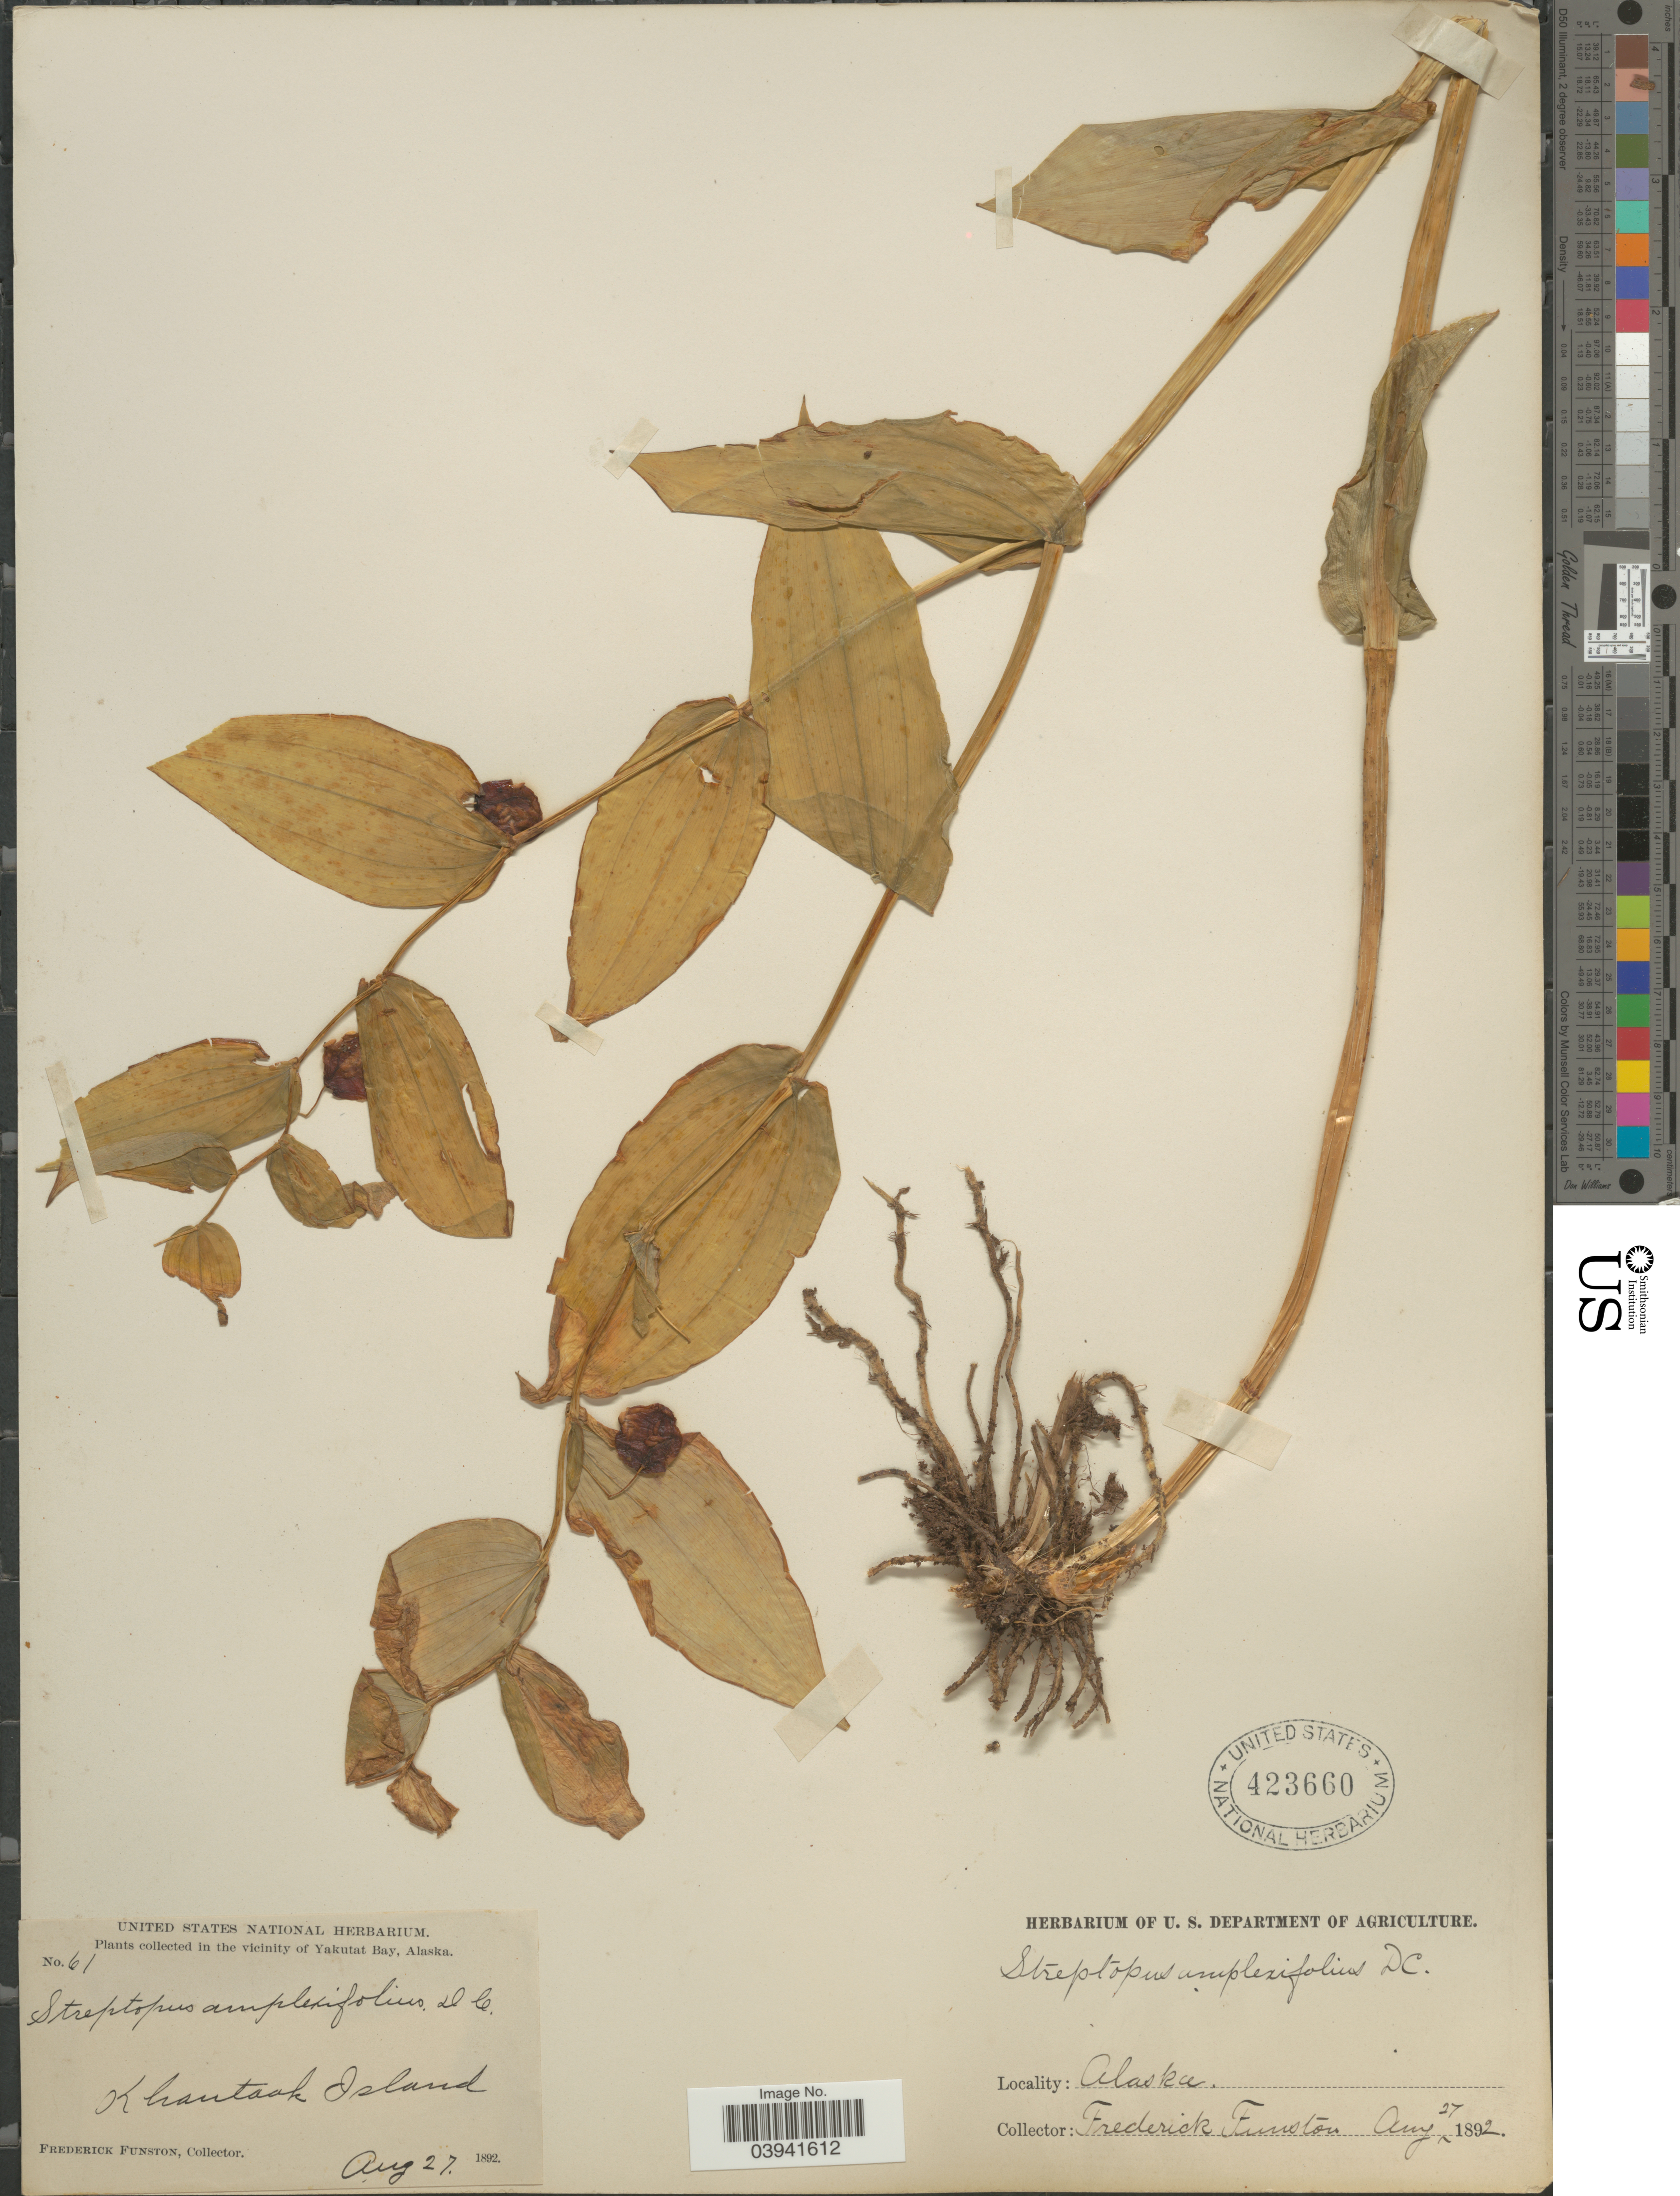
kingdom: Plantae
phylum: Tracheophyta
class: Liliopsida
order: Liliales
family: Liliaceae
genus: Streptopus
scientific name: Streptopus amplexifolius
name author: (L.) DC.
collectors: F. Funston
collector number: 61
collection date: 1892-08-27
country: United States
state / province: Alaska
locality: In the vicinity of Yakutat Bay. Khantaak Island.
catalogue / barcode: US 423660